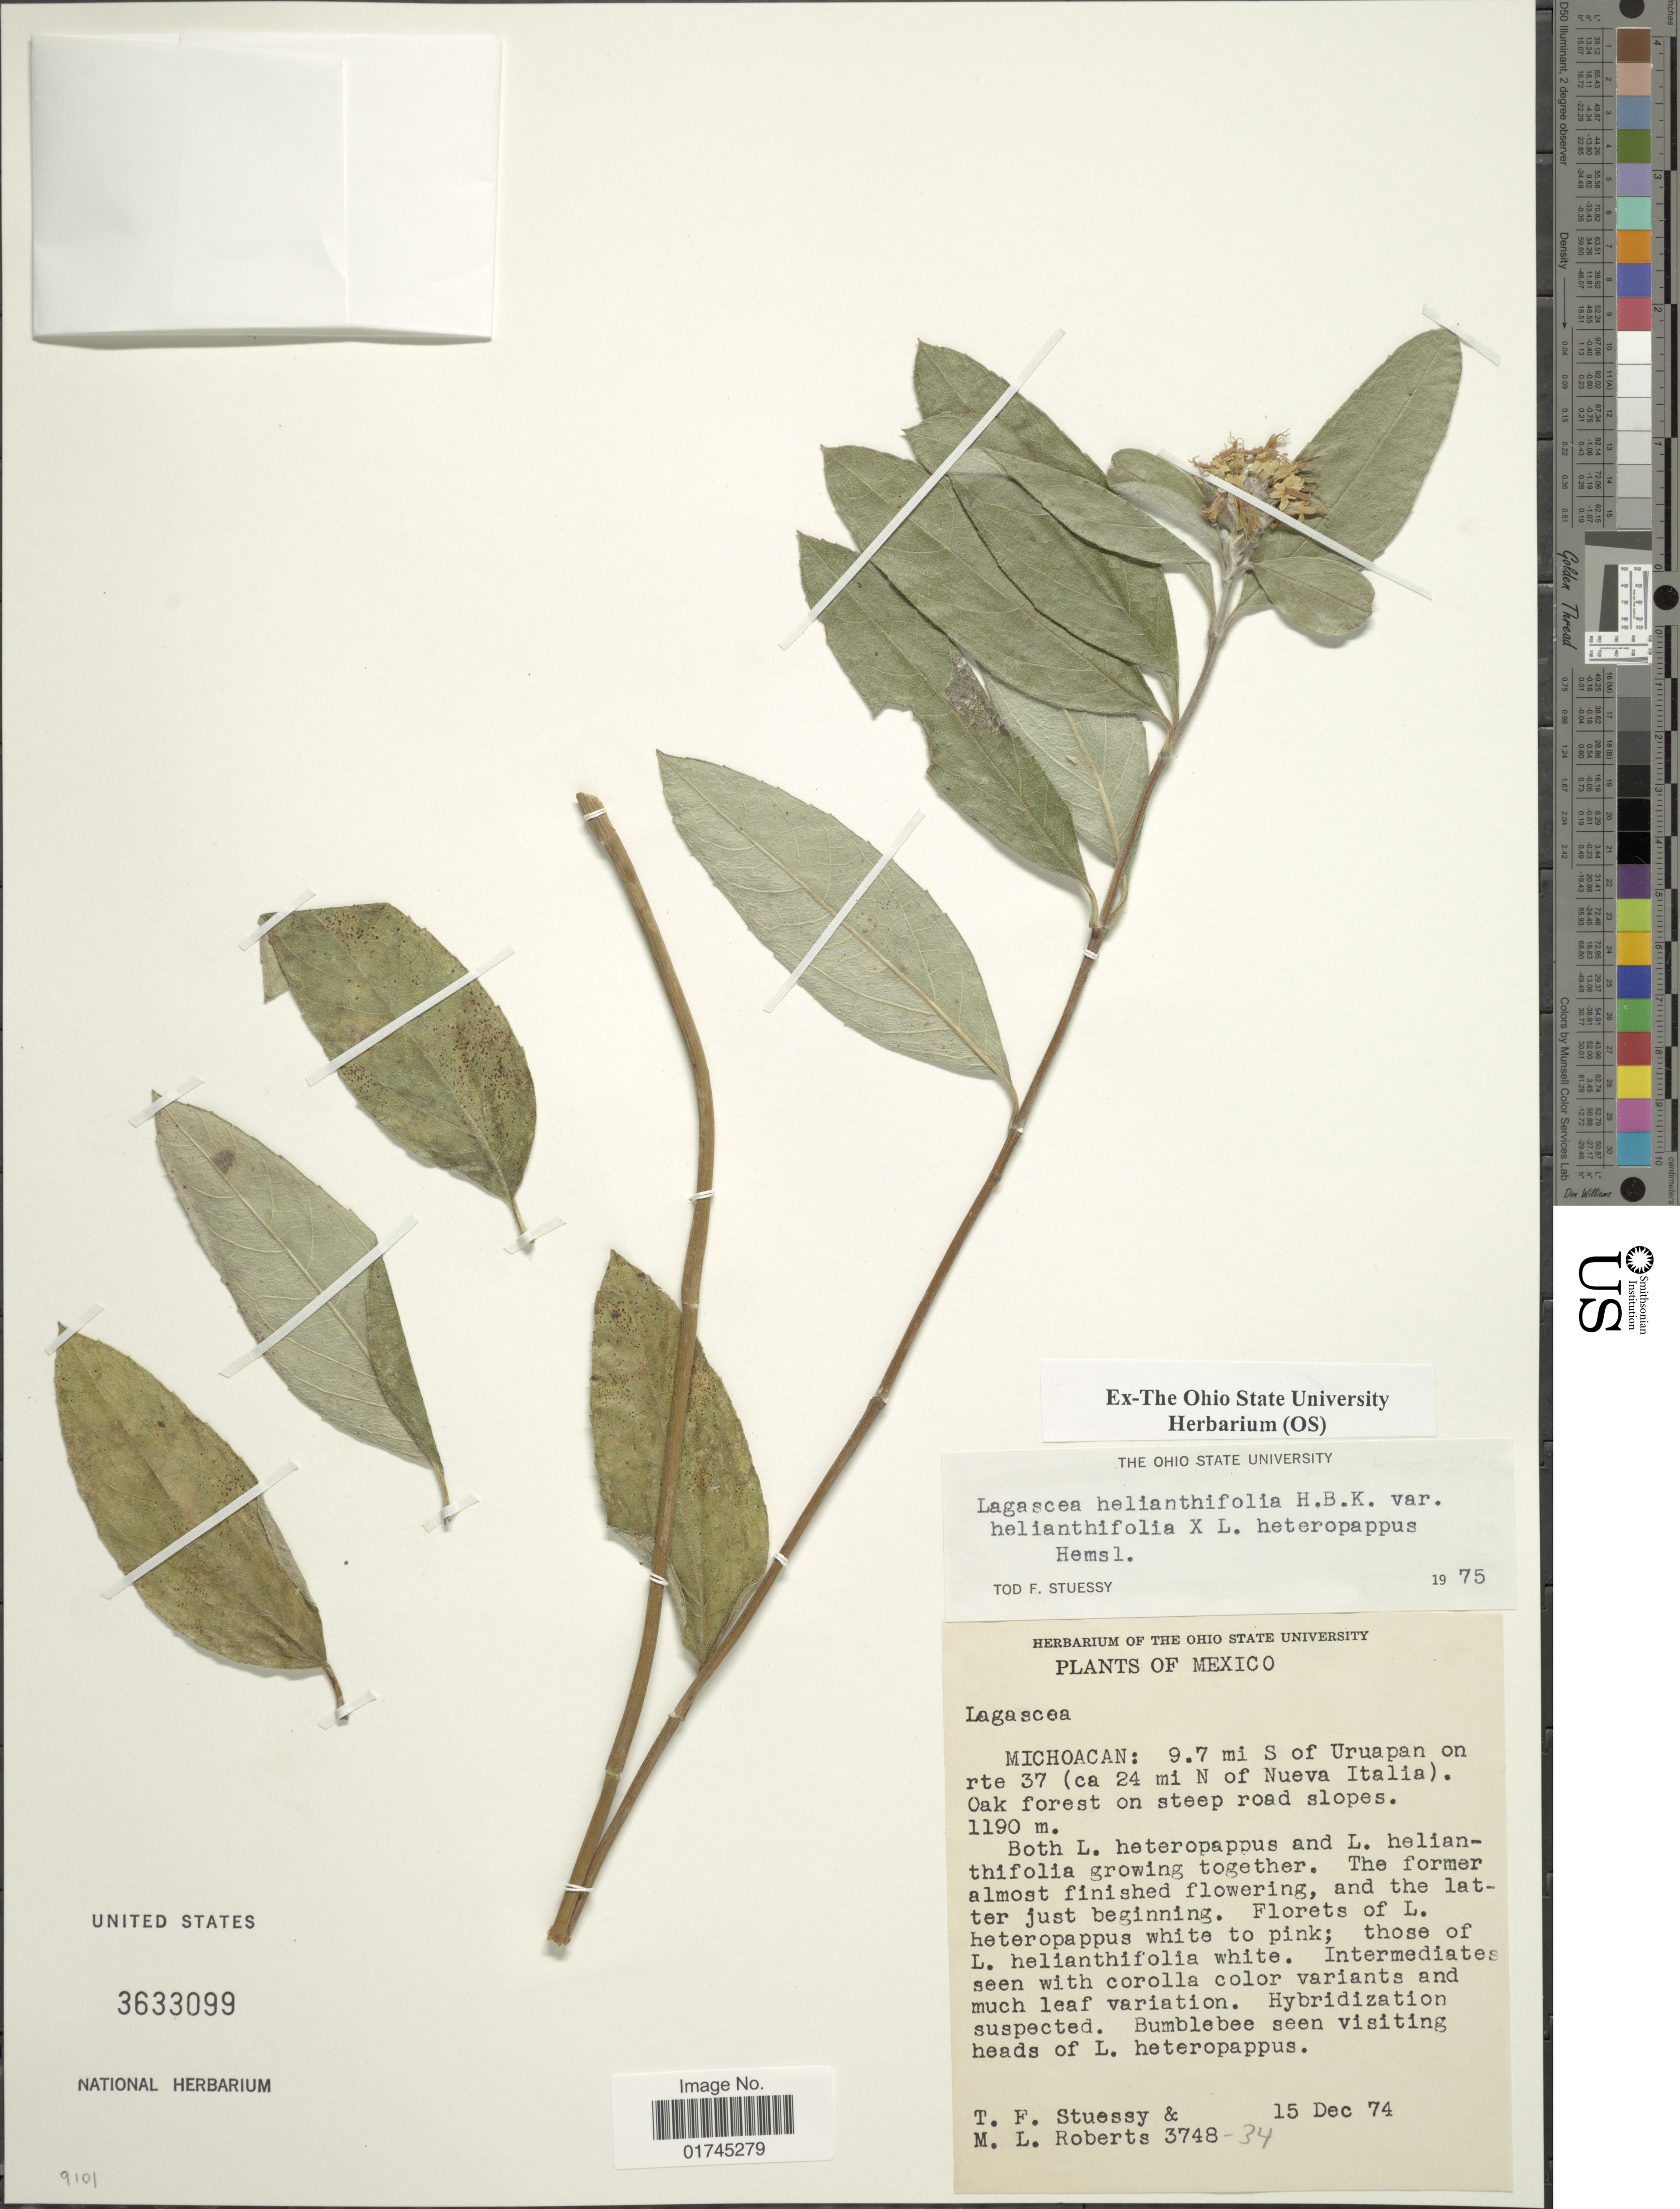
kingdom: Plantae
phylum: Tracheophyta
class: Magnoliopsida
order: Asterales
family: Asteraceae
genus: Lagascea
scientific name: Lagascea helianthifolia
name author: Kunth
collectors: T. Stuessy & M. Roberts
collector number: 3748-34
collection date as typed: Transcribed d/m/y: 15/12/74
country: Mexico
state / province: Michoacán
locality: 9.7 mi S of Uruapan on rte 37 ( ca 24 mi N of Nueva Italia), oak forest on steep road slopes.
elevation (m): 1190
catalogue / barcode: US 3633099